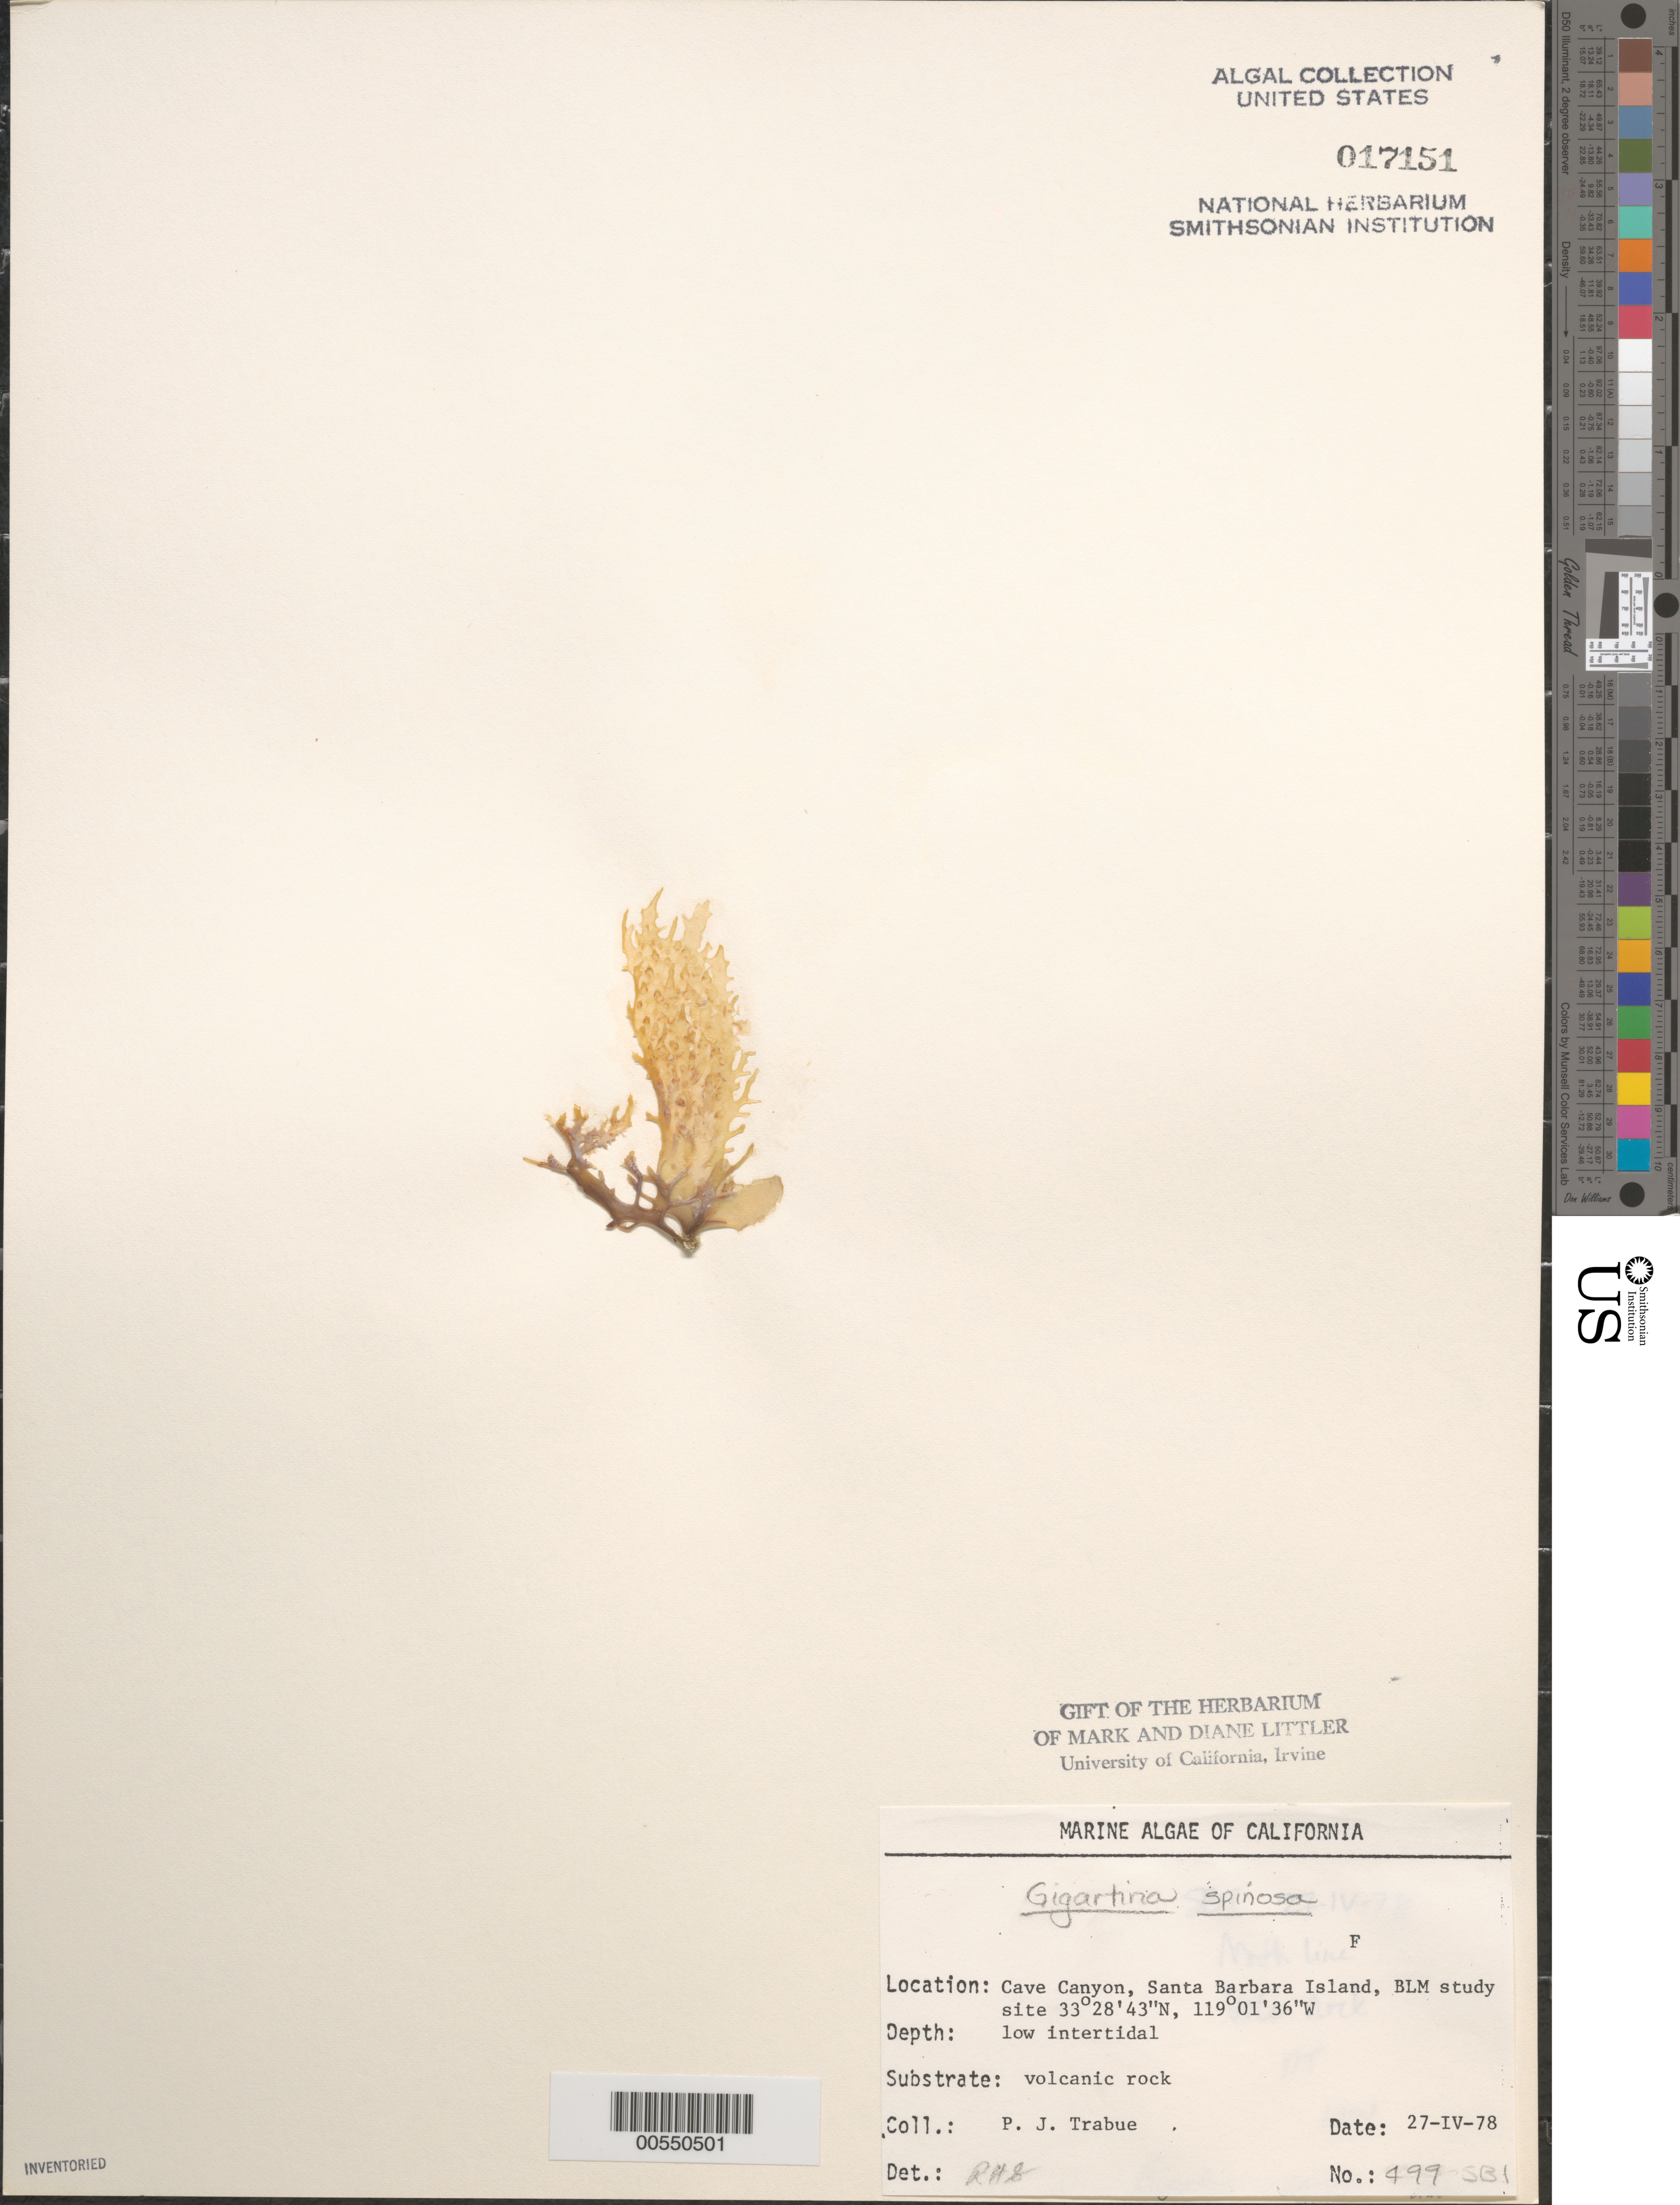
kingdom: Plantae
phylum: Rhodophyta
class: Florideophyceae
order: Gigartinales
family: Gigartinaceae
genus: Chondracanthus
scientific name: Chondracanthus spinosus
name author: (Kütz.) Guiry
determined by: Algae name updating Project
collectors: P. J. Trabue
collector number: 499-sbi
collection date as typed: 27 Apr 1978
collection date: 1978-04-27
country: United States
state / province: California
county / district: Santa Barbara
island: Santa Barbara Island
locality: Cave Canyon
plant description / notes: BLM-SOCALBIGHT Rocky Intertidal Survey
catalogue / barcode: US 17151